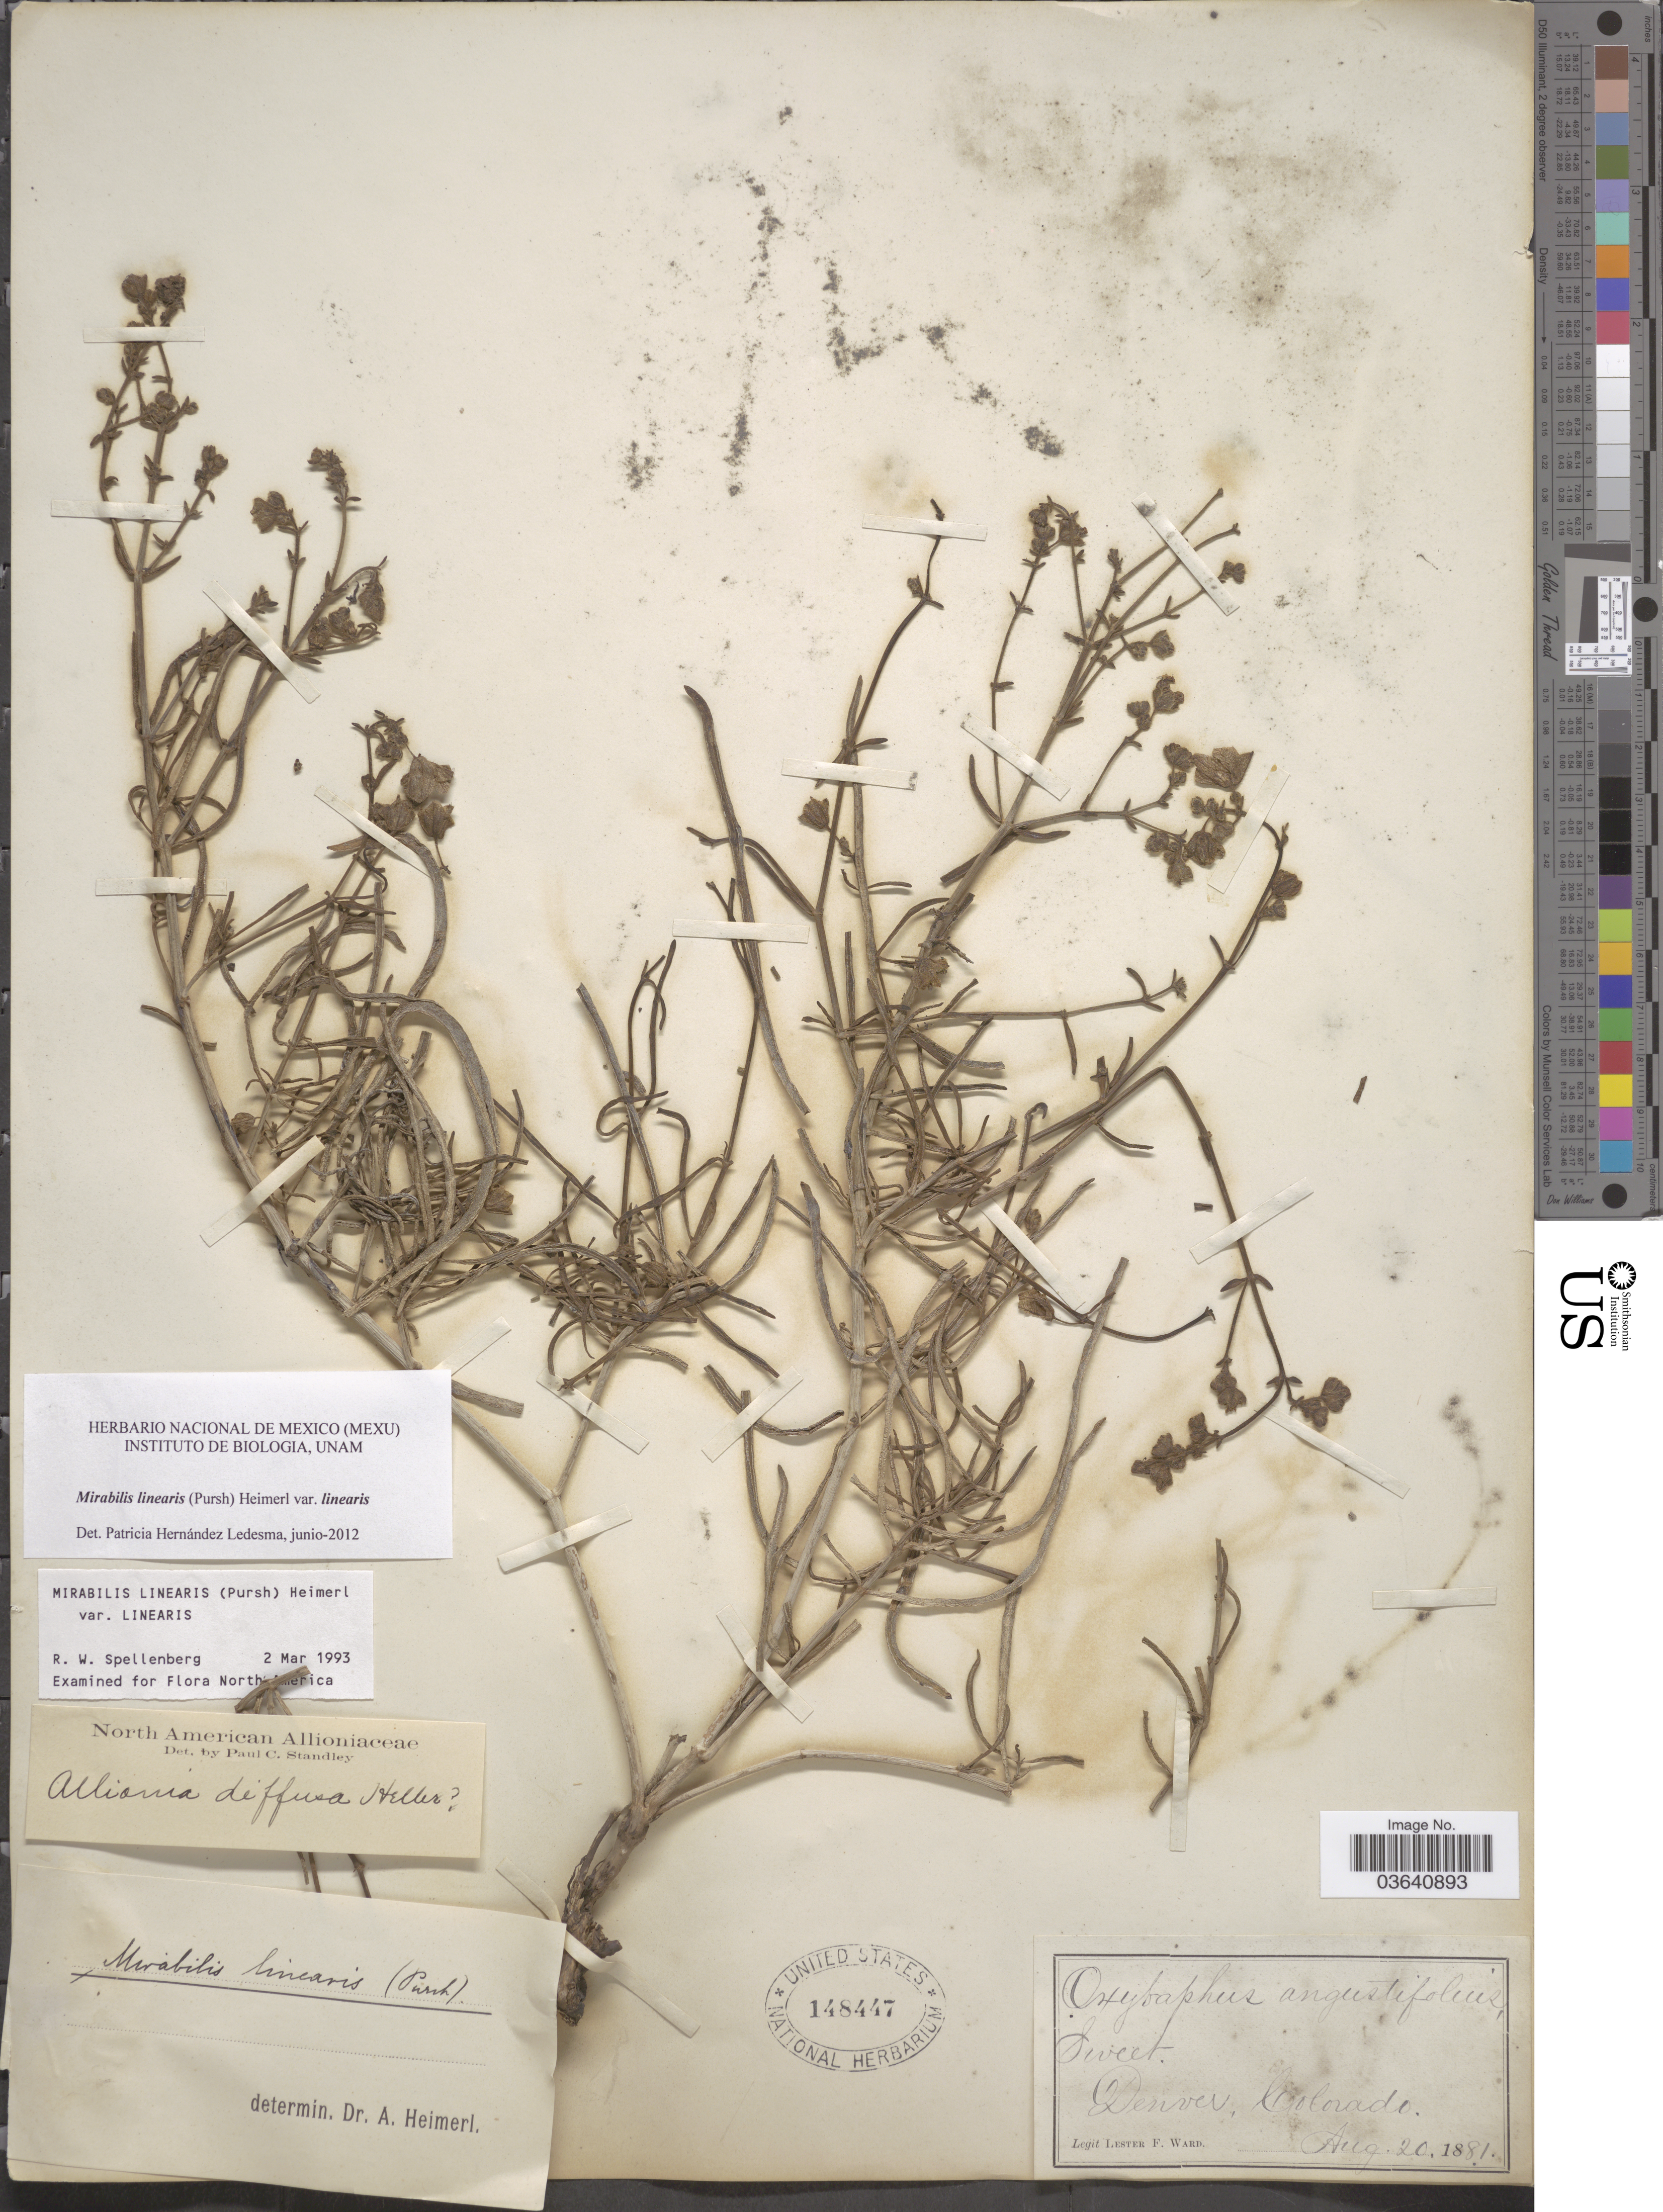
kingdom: Plantae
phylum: Tracheophyta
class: Magnoliopsida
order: Caryophyllales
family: Nyctaginaceae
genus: Mirabilis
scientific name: Mirabilis linearis var. linearis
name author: (Pursh) Heimerl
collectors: L. F. Ward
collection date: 1881-08-20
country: United States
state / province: Colorado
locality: Denver.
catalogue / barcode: US 148447